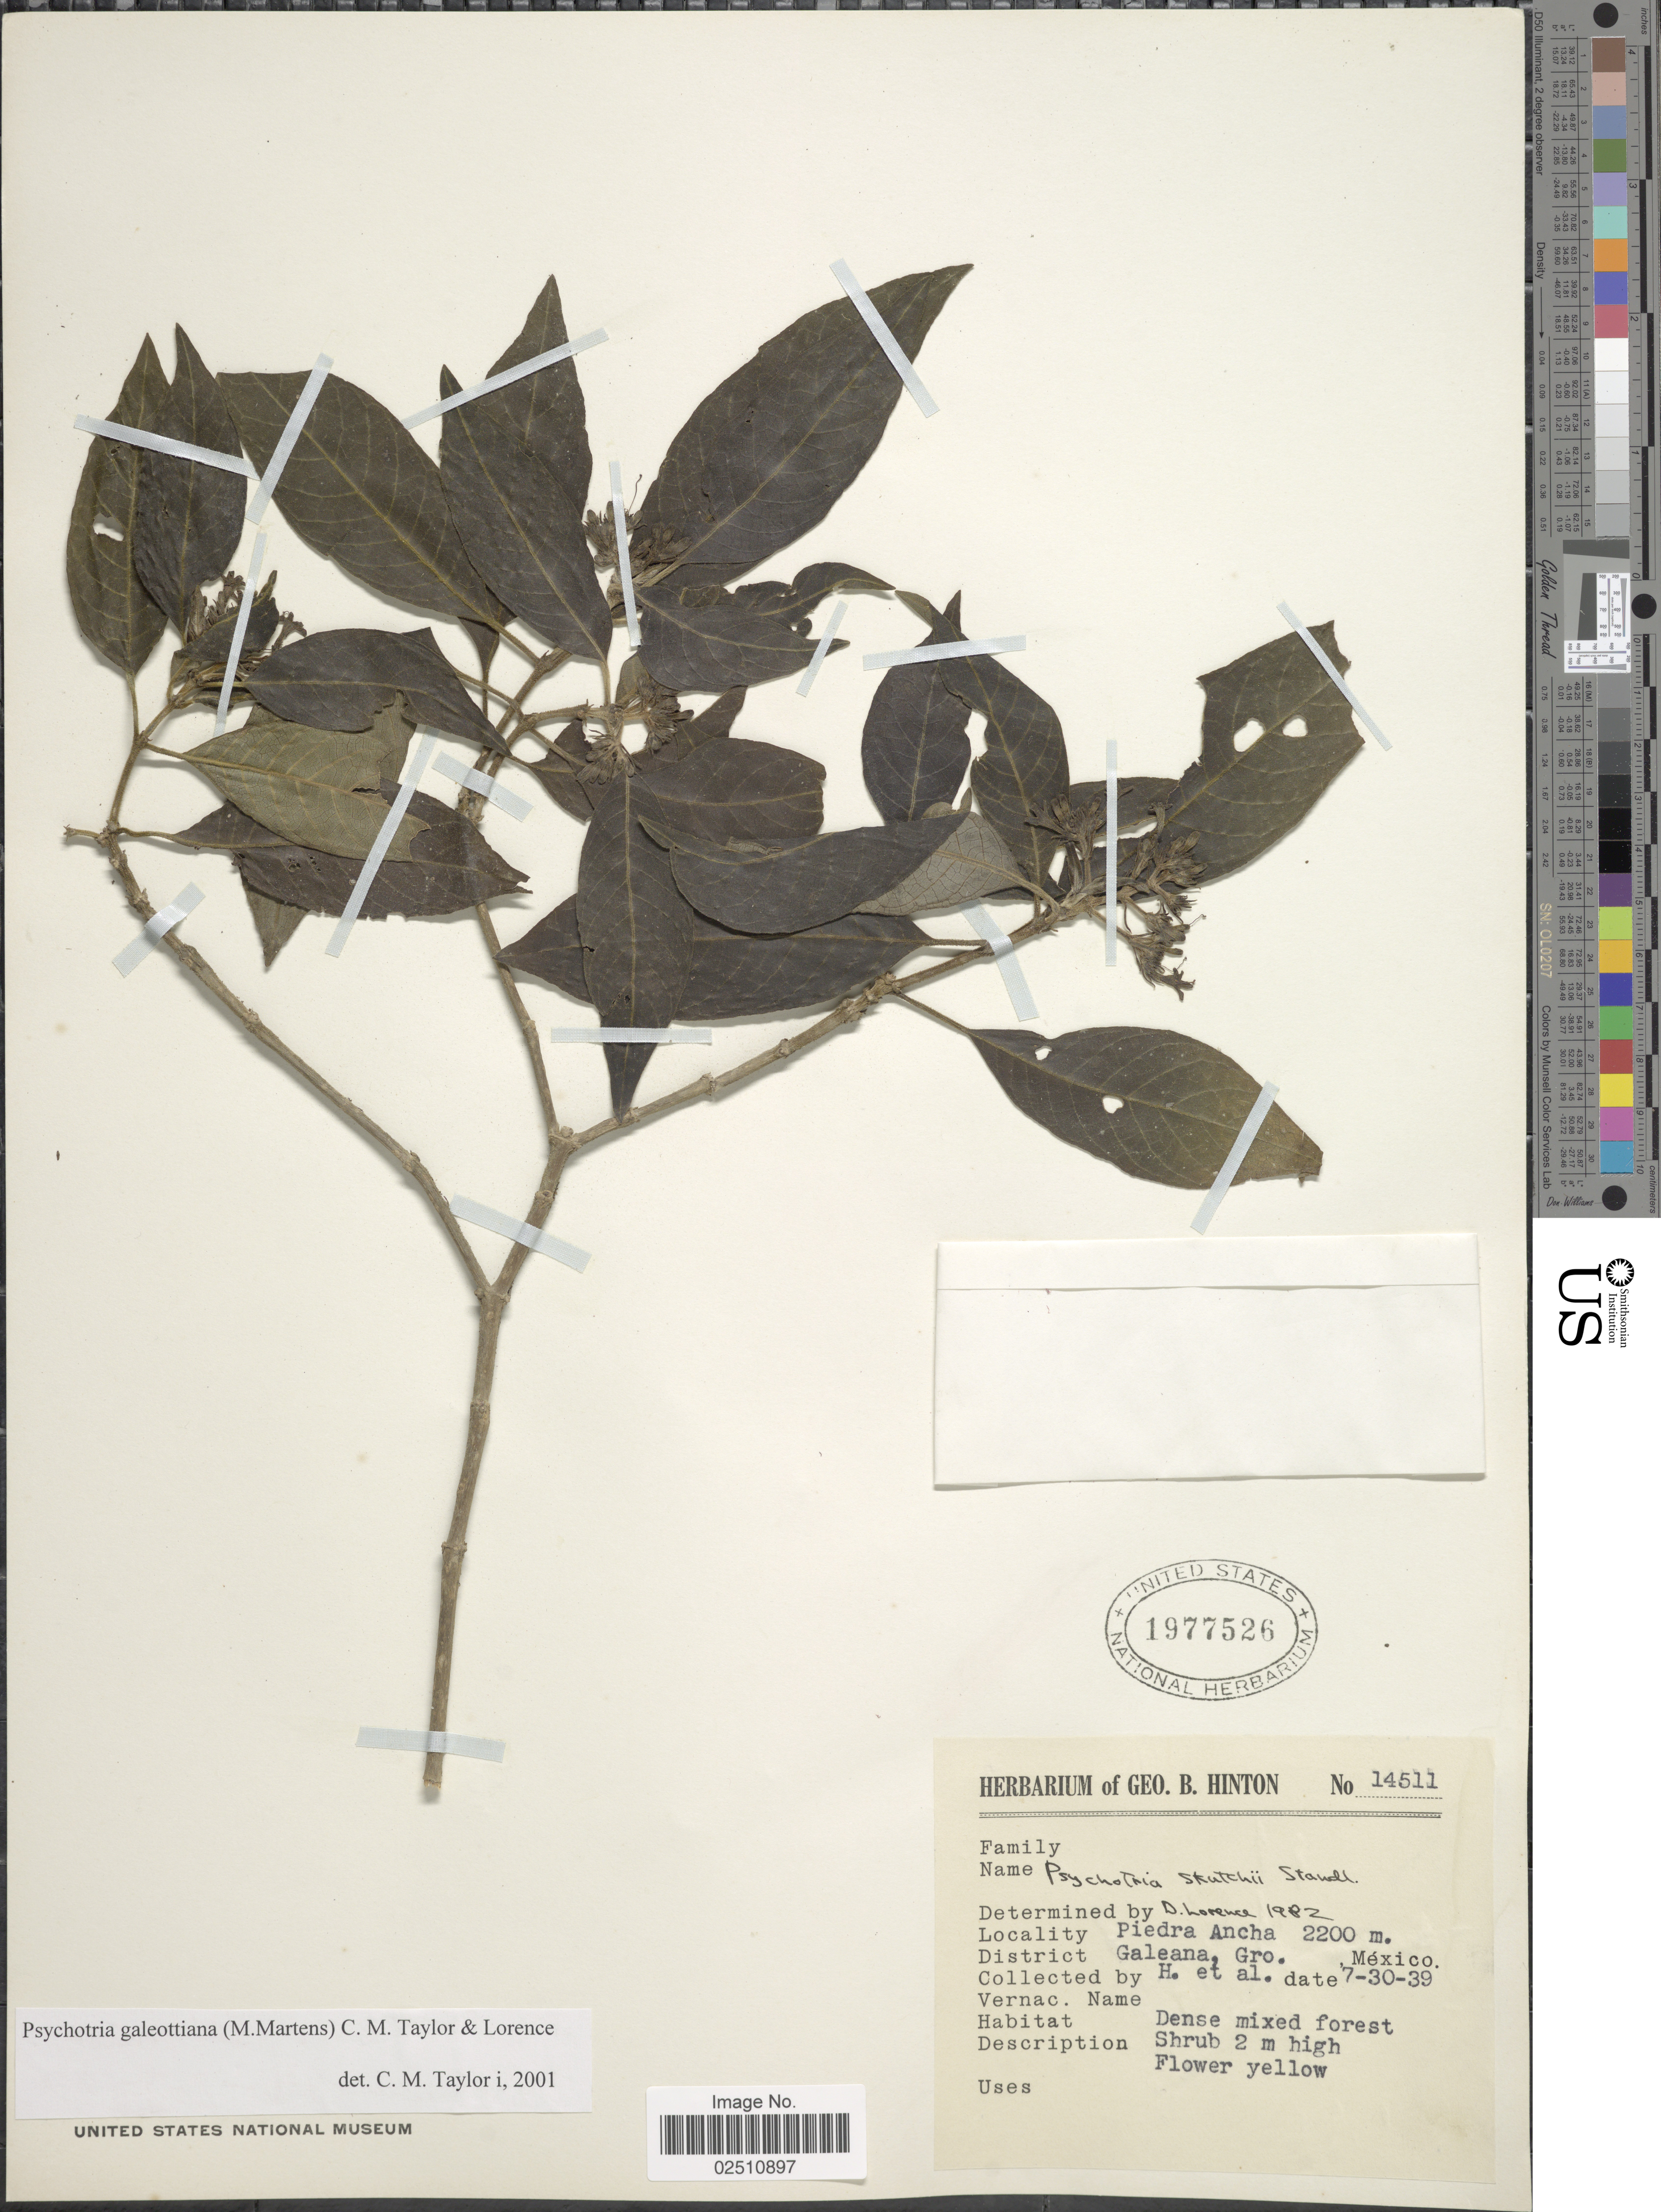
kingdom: Plantae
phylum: Tracheophyta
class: Magnoliopsida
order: Gentianales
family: Rubiaceae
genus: Psychotria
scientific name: Psychotria galeottiana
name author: (M. Martens) C.M. Taylor & Lorence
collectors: G. B. Hinton & et al.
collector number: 14511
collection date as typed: Transcribed d/m/y: 30/7/39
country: Mexico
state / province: Guerrero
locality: Piedra Ancha, District Galeana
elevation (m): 2200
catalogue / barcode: US 1977526